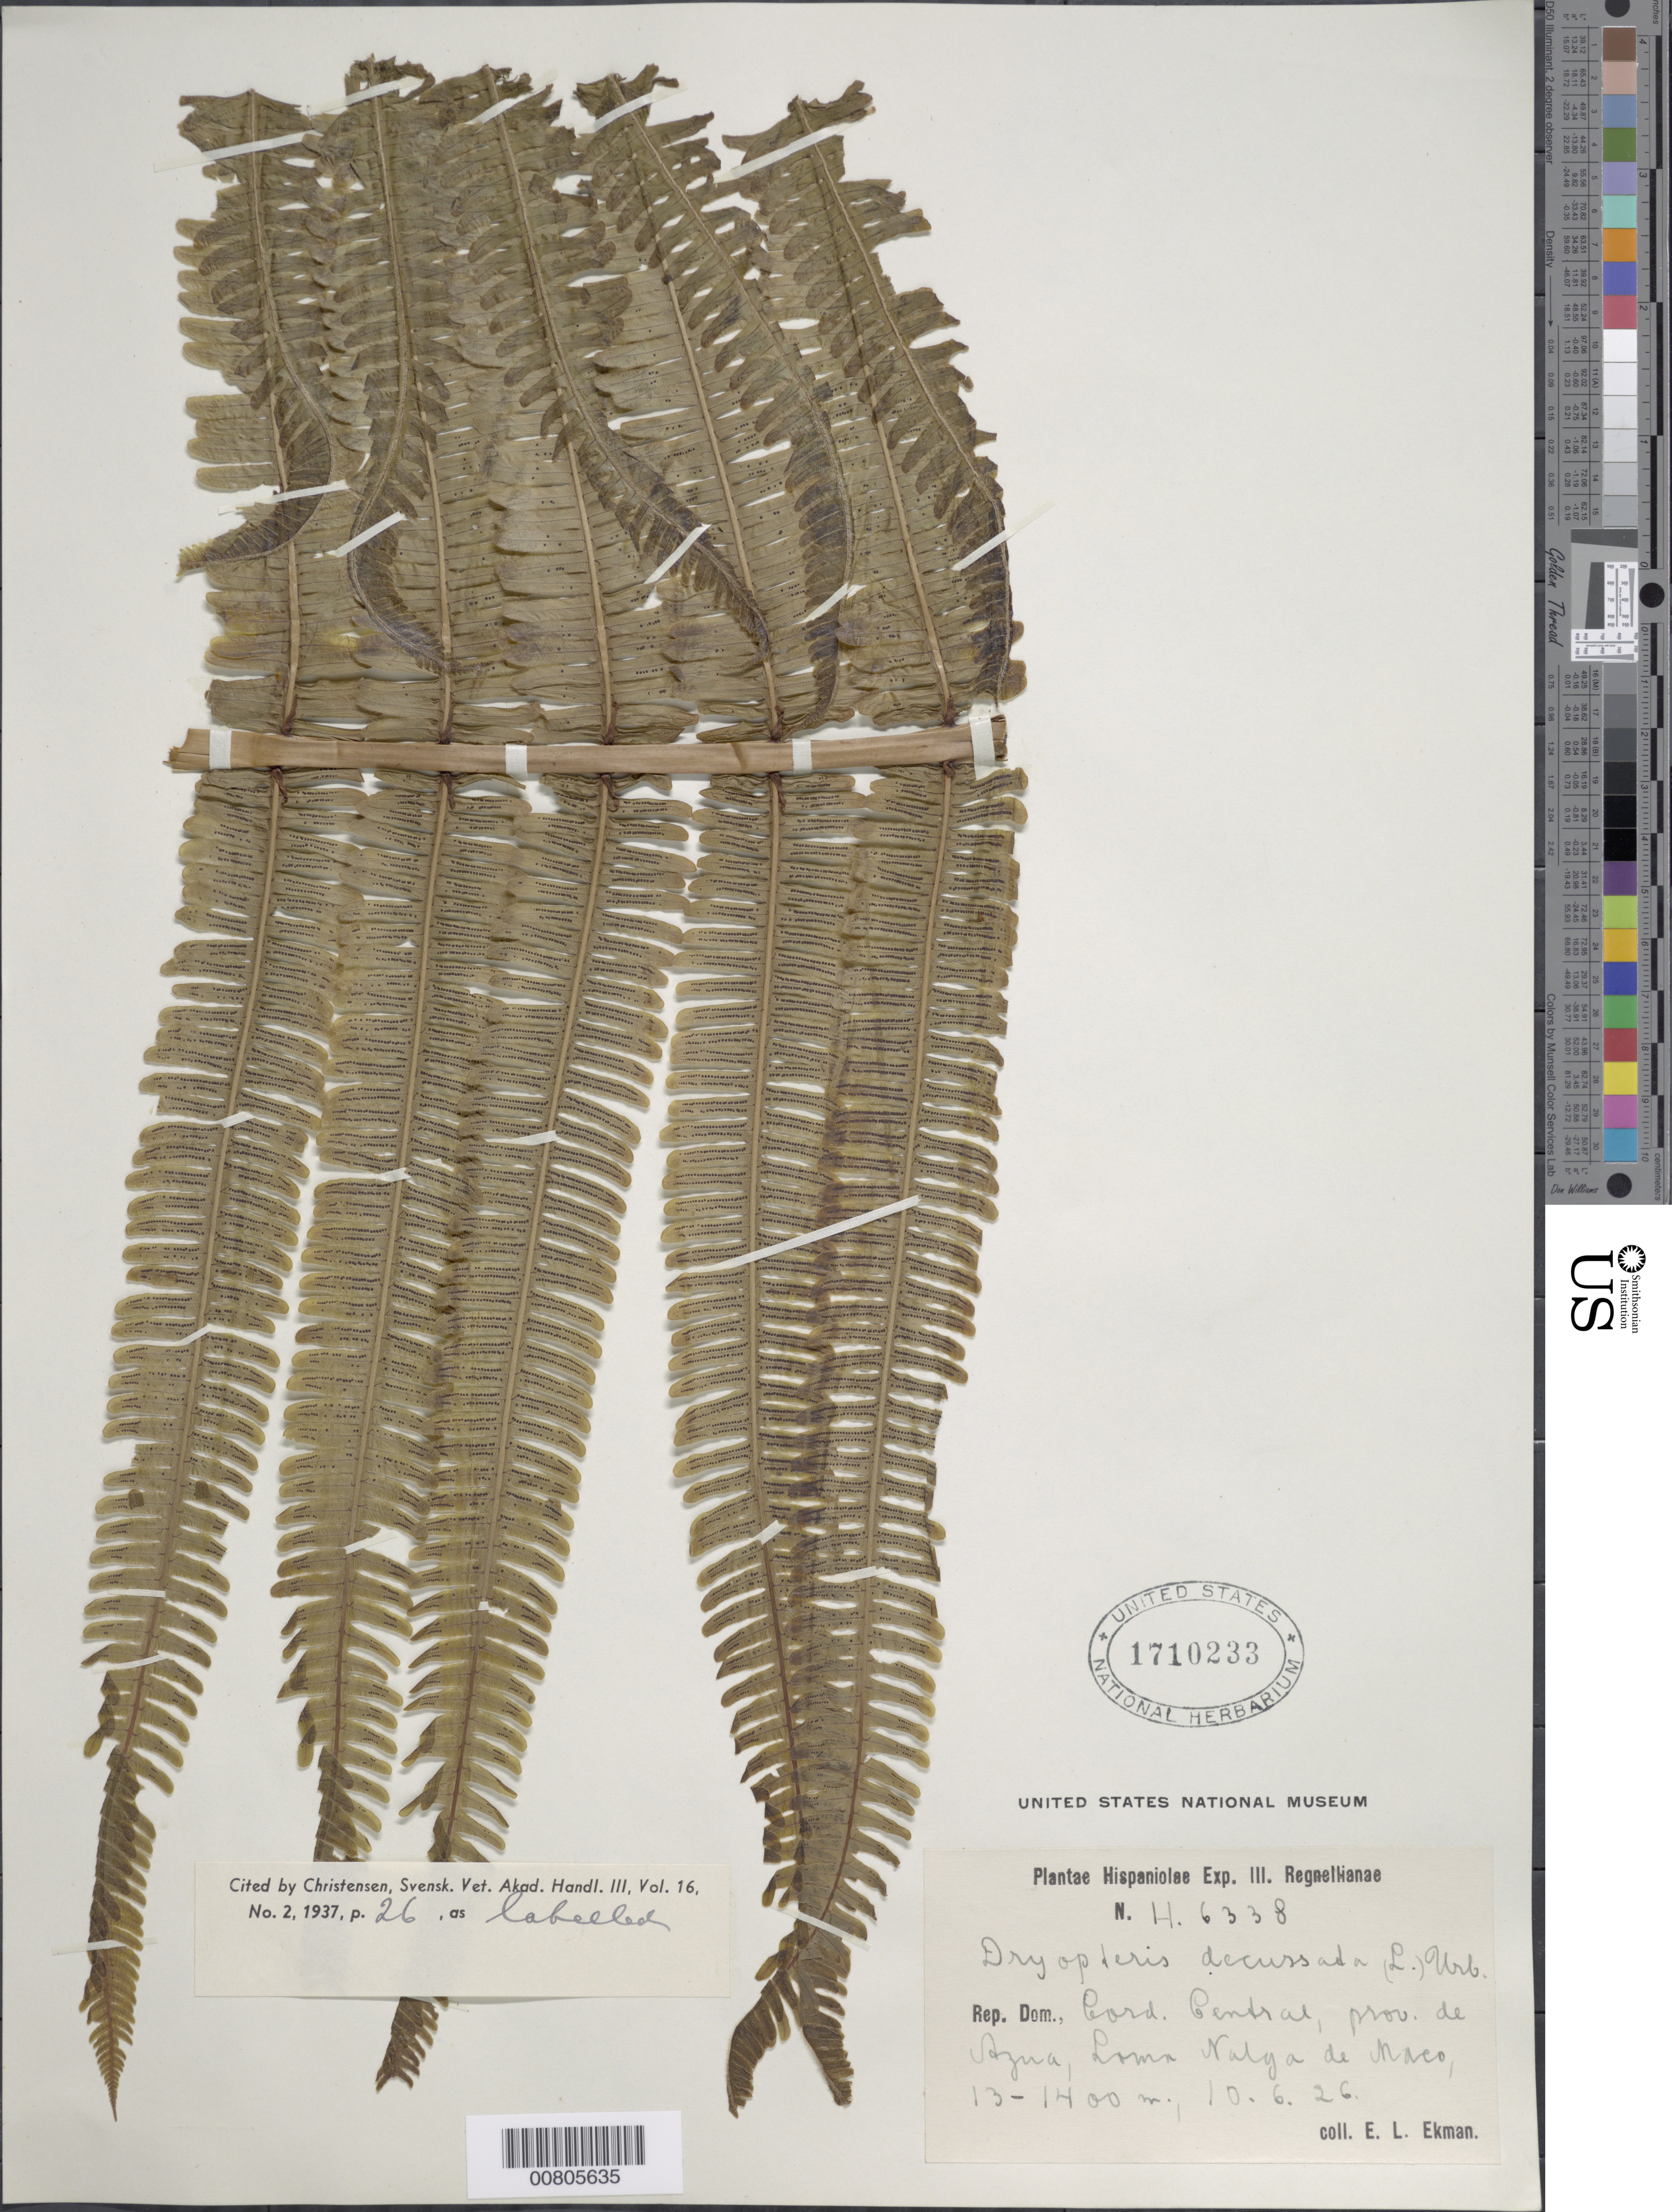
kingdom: Plantae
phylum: Tracheophyta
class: Polypodiopsida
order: Polypodiales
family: Thelypteridaceae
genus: Steiropteris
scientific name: Steiropteris decussata (L.) comb. nov., ined. 2015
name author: (L.)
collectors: E. L. Ekman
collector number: H 6338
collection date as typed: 10 Jun 1926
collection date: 1926-06-10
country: Dominican Republic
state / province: Azua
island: Hispaniola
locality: Cordillera Central, Loma Nalga de Maco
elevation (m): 1300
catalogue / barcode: US 1710233